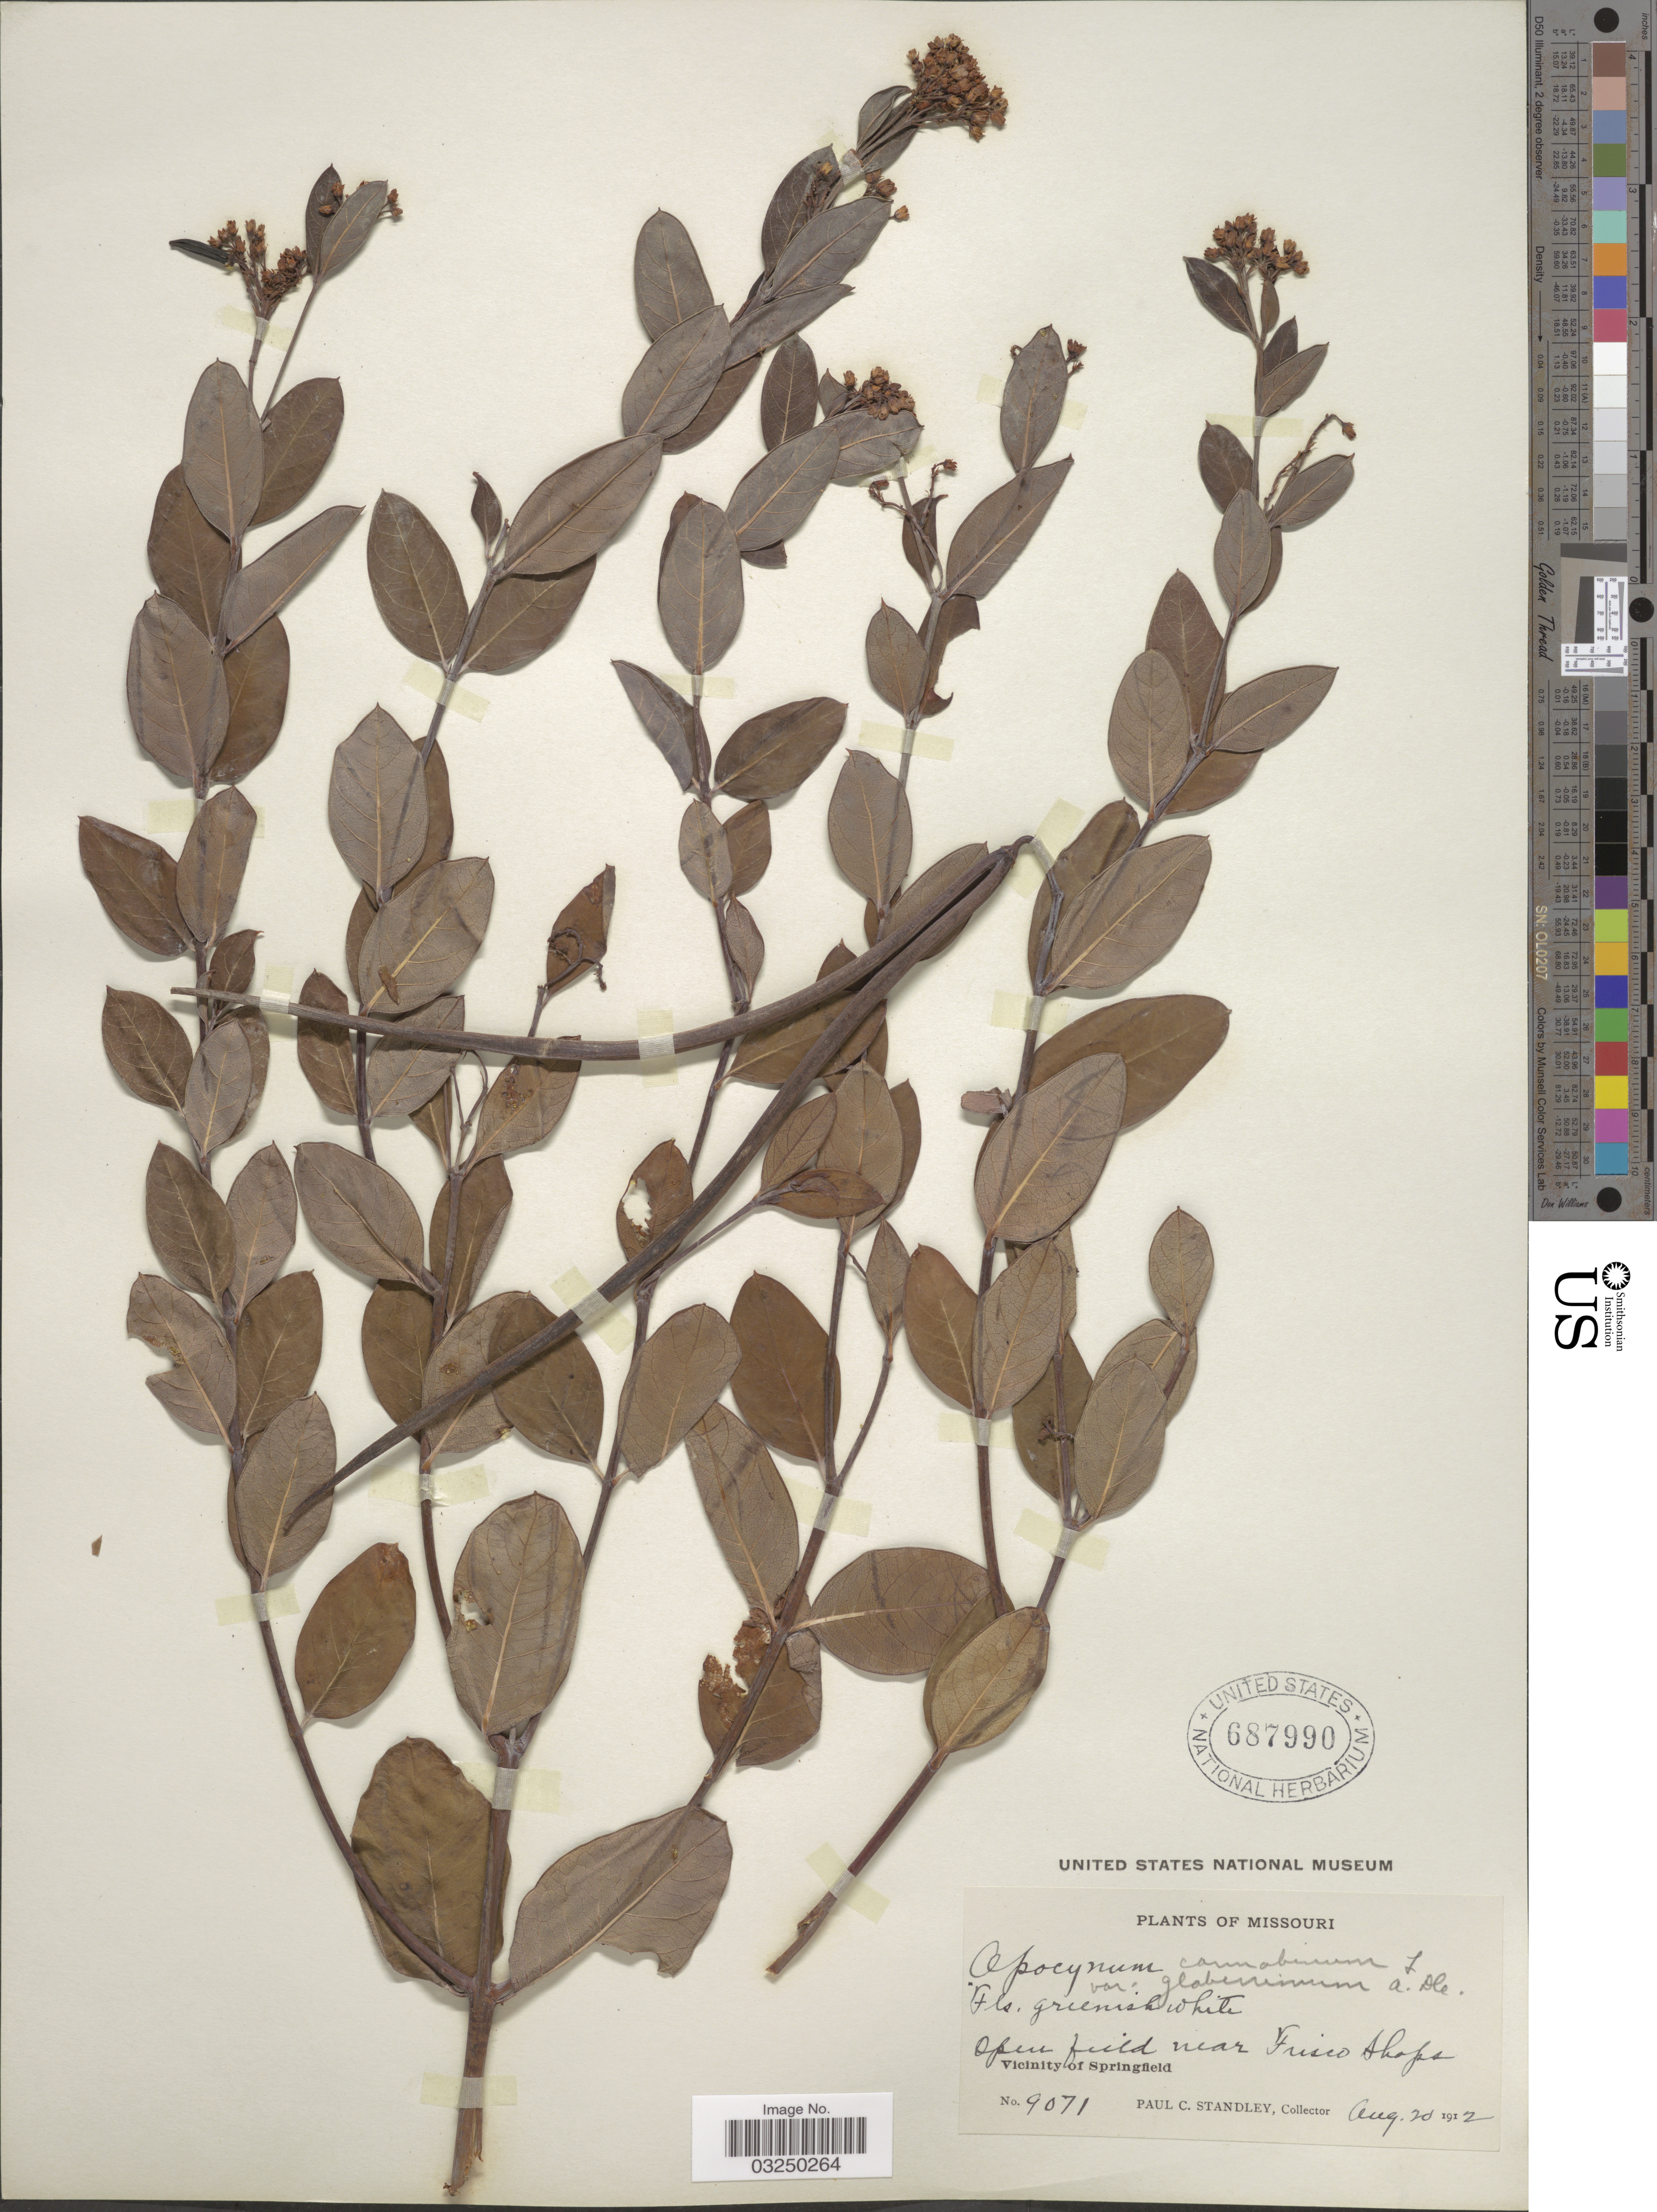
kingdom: Plantae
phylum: Tracheophyta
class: Magnoliopsida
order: Gentianales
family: Apocynaceae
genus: Apocynum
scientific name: Apocynum sp.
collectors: P. C. Standley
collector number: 9071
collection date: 1912-08-20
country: United States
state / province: Missouri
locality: Open field near Frisco shops, vicinity of Springfield.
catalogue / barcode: US 687990